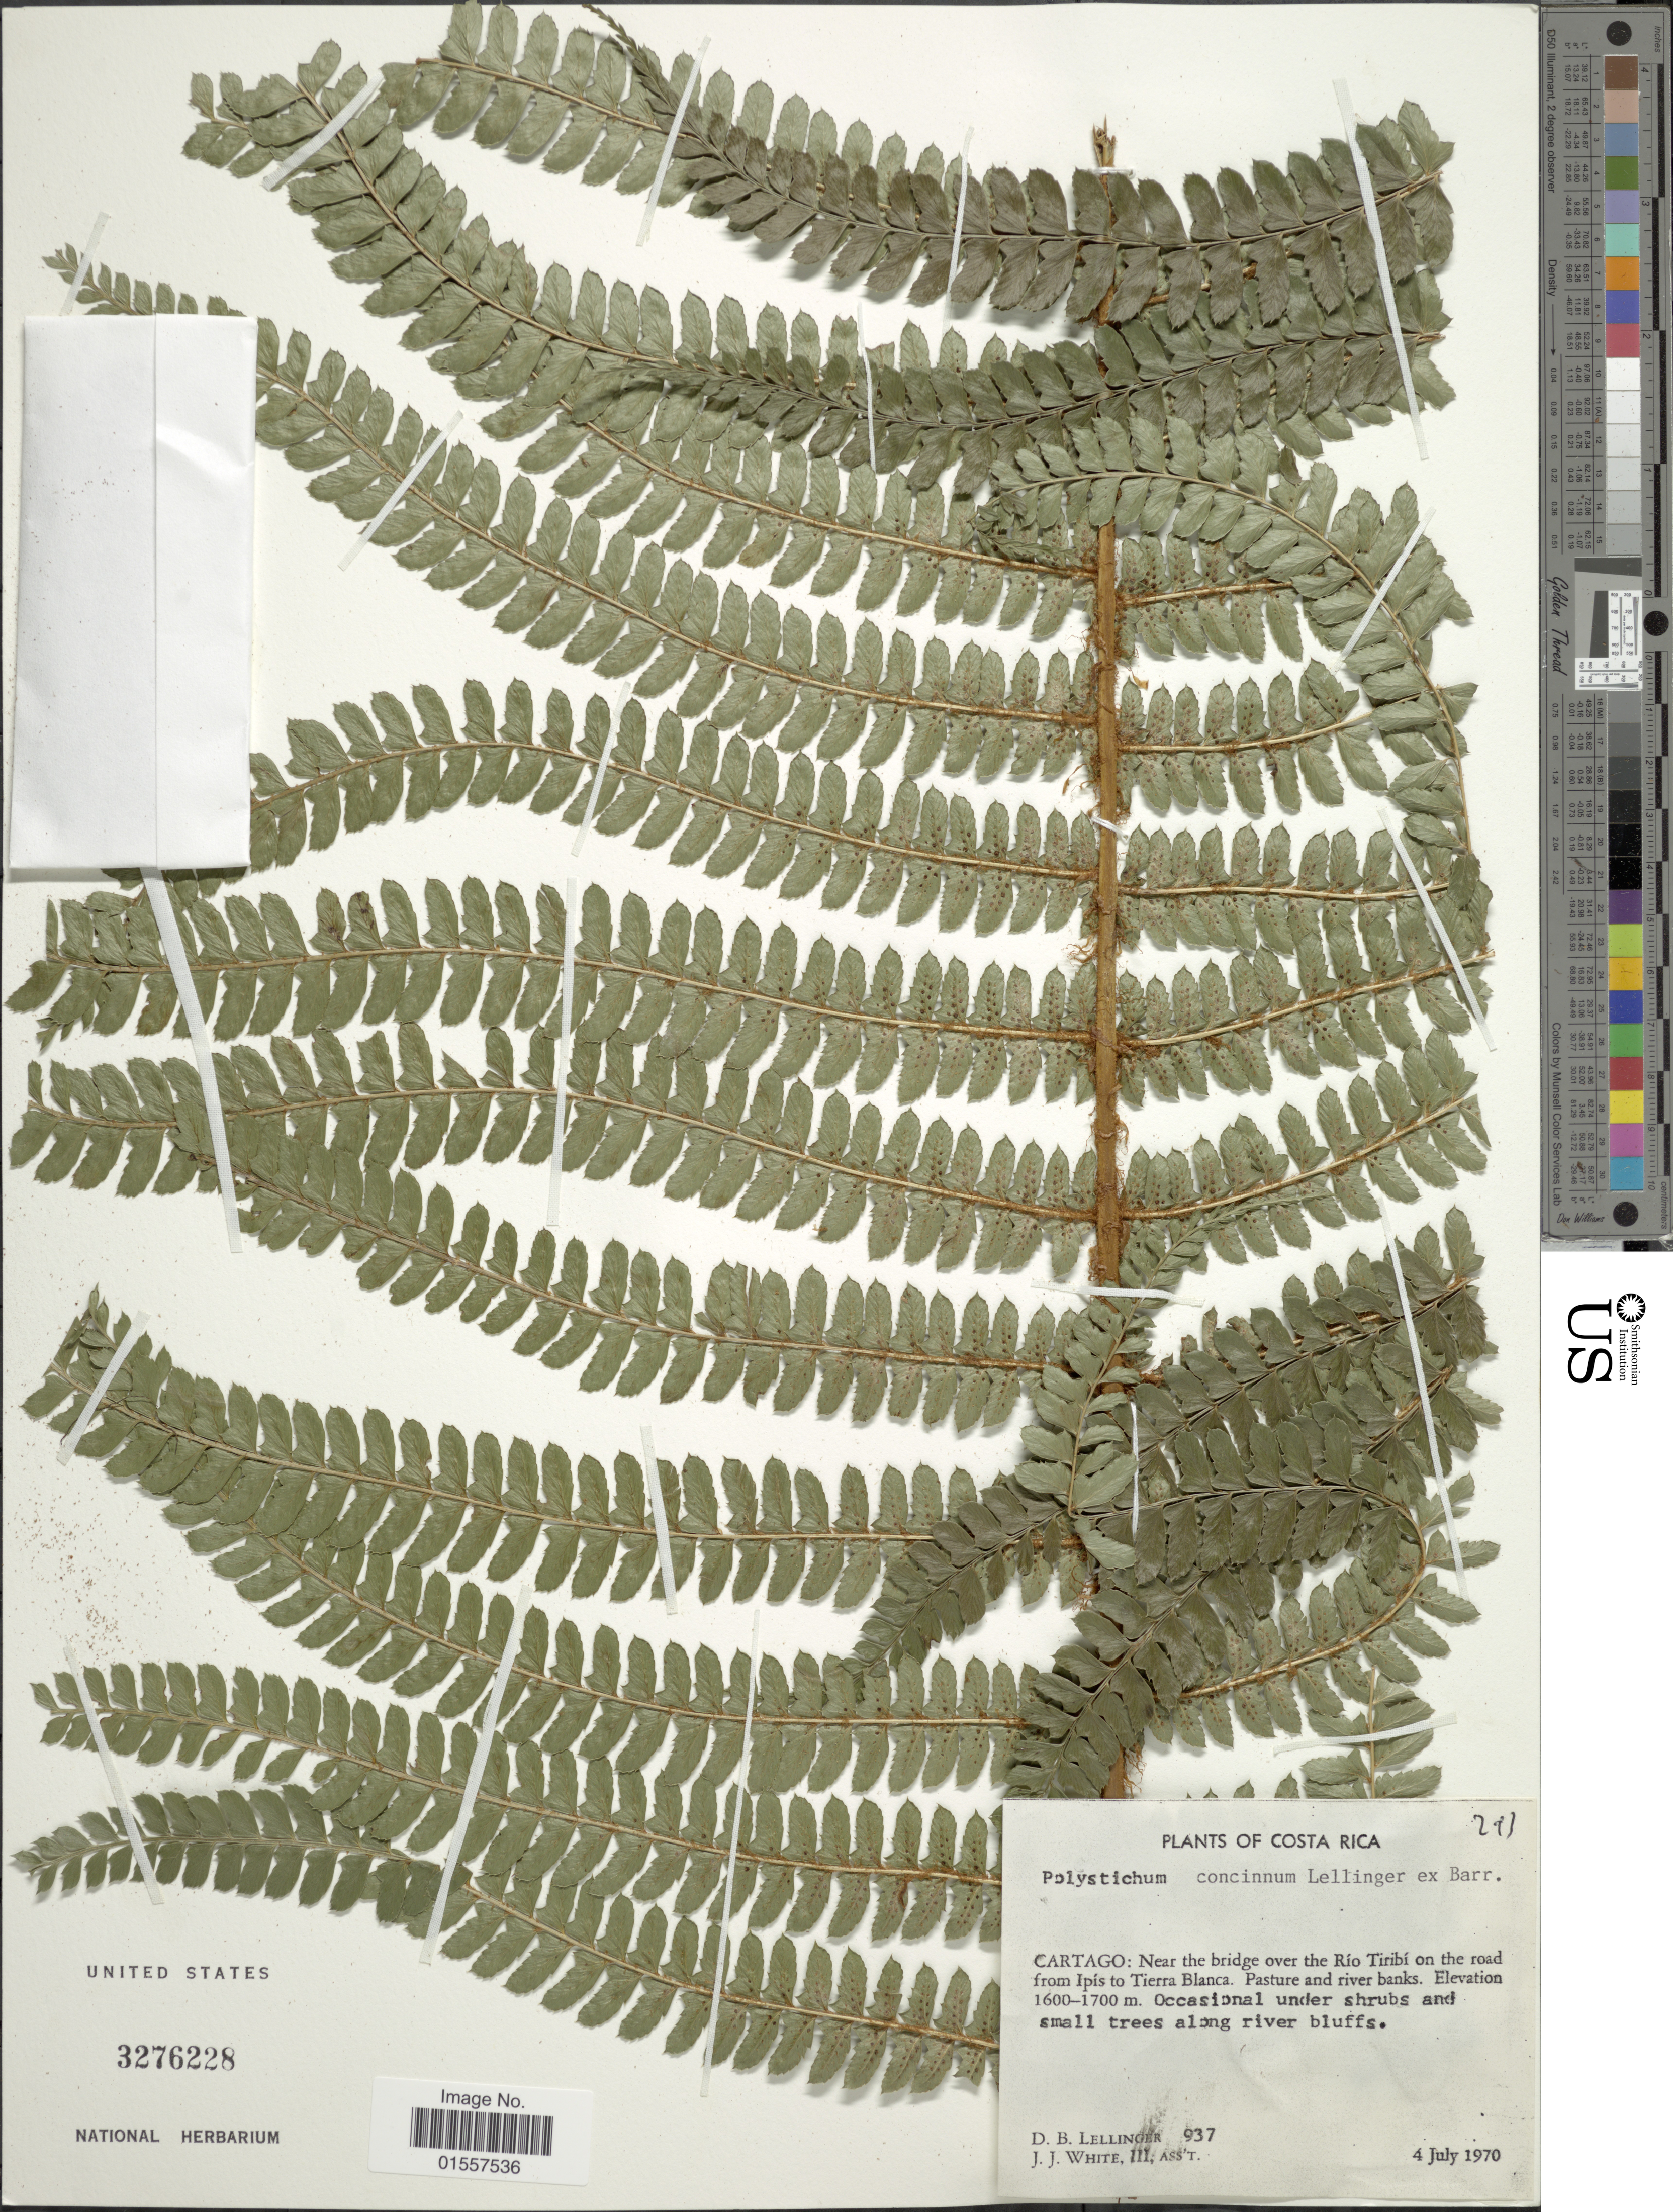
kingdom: Plantae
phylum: Tracheophyta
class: Polypodiopsida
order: Polypodiales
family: Dryopteridaceae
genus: Polystichum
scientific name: Polystichum concinnum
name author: Lellinger ex Barrington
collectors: D. B. Lellinger & J. J. White III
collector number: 937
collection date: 1970-07-04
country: Costa Rica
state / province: Cartago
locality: Cartago: near the bridge over the Rio Tiribi on the road from Ipis to Tierra Blanca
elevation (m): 1600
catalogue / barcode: US 3276228